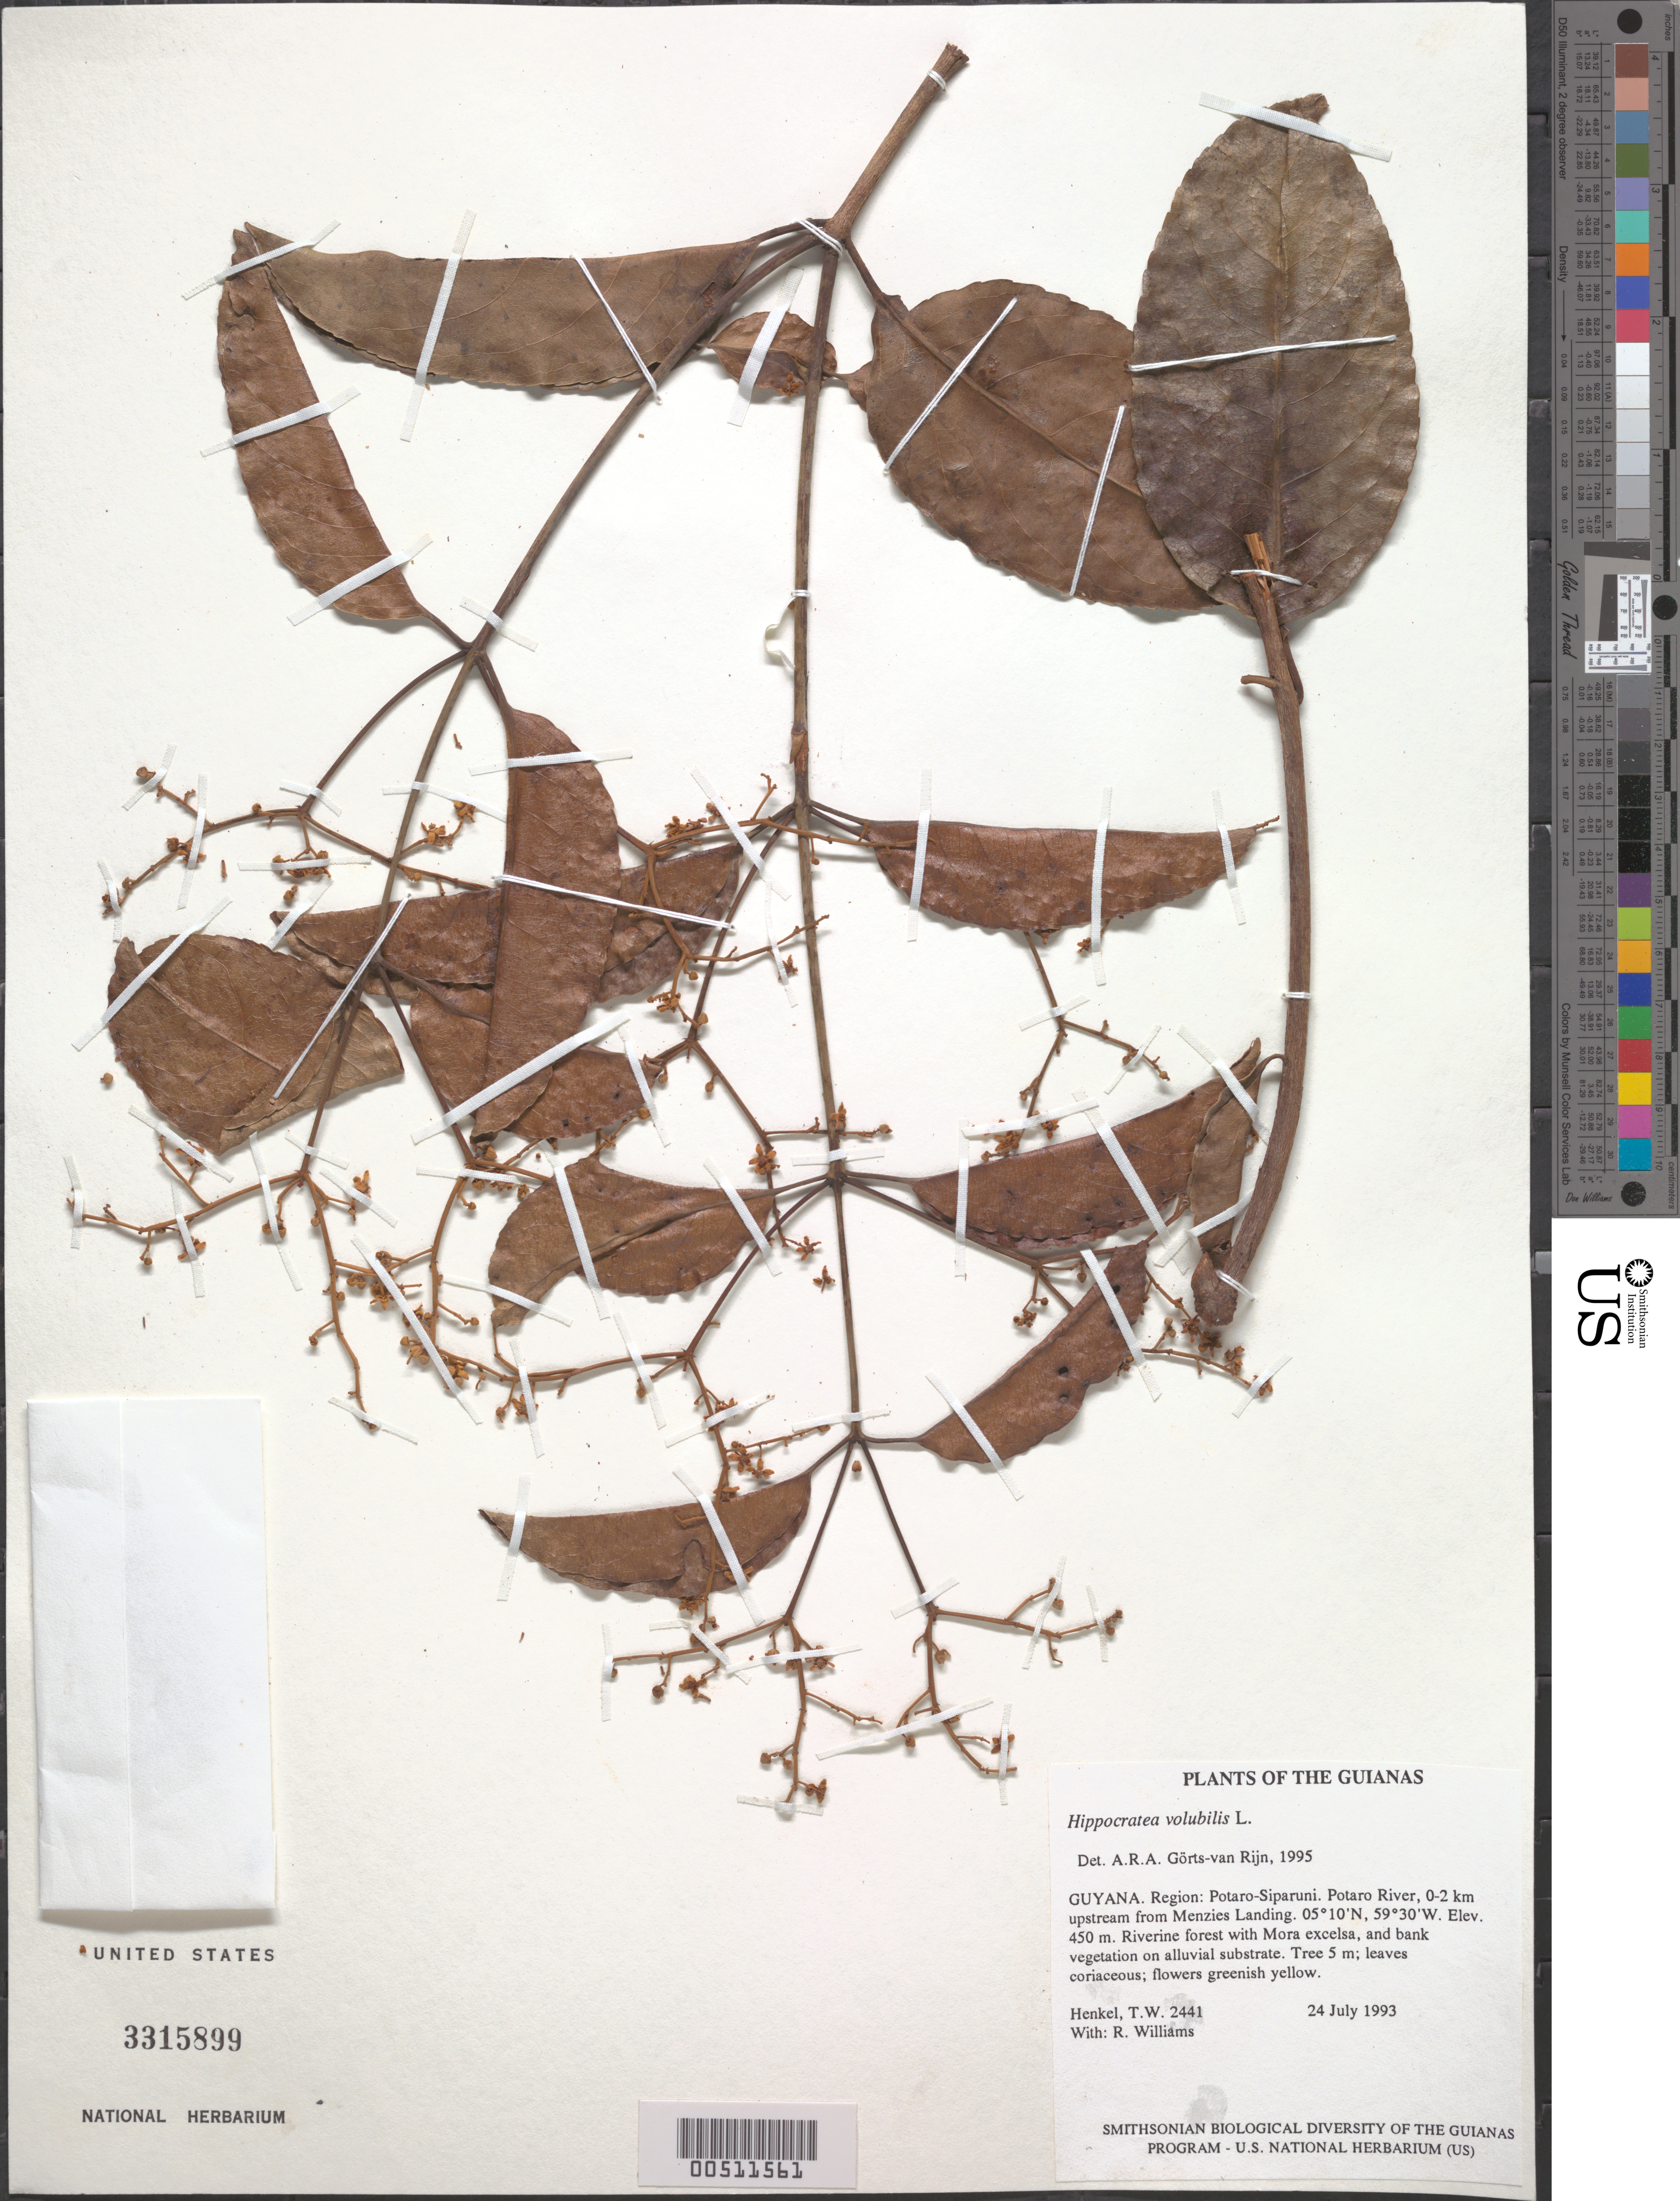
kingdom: Plantae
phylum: Tracheophyta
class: Magnoliopsida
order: Celastrales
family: Celastraceae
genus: Hippocratea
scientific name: Hippocratea volubilis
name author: L.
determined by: Görts-van Rijn, A. R. A.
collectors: T. Henkel & R. Williams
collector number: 2441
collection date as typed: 24 July 1993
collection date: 1993-07-24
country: Guyana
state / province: Potaro-Siparuni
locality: Potaro River, 0-2 km upstream from Menzies Landing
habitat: Riverine forest with Mora excelsa, and bank vegetation on alluvial substrate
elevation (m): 450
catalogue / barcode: US 3315899